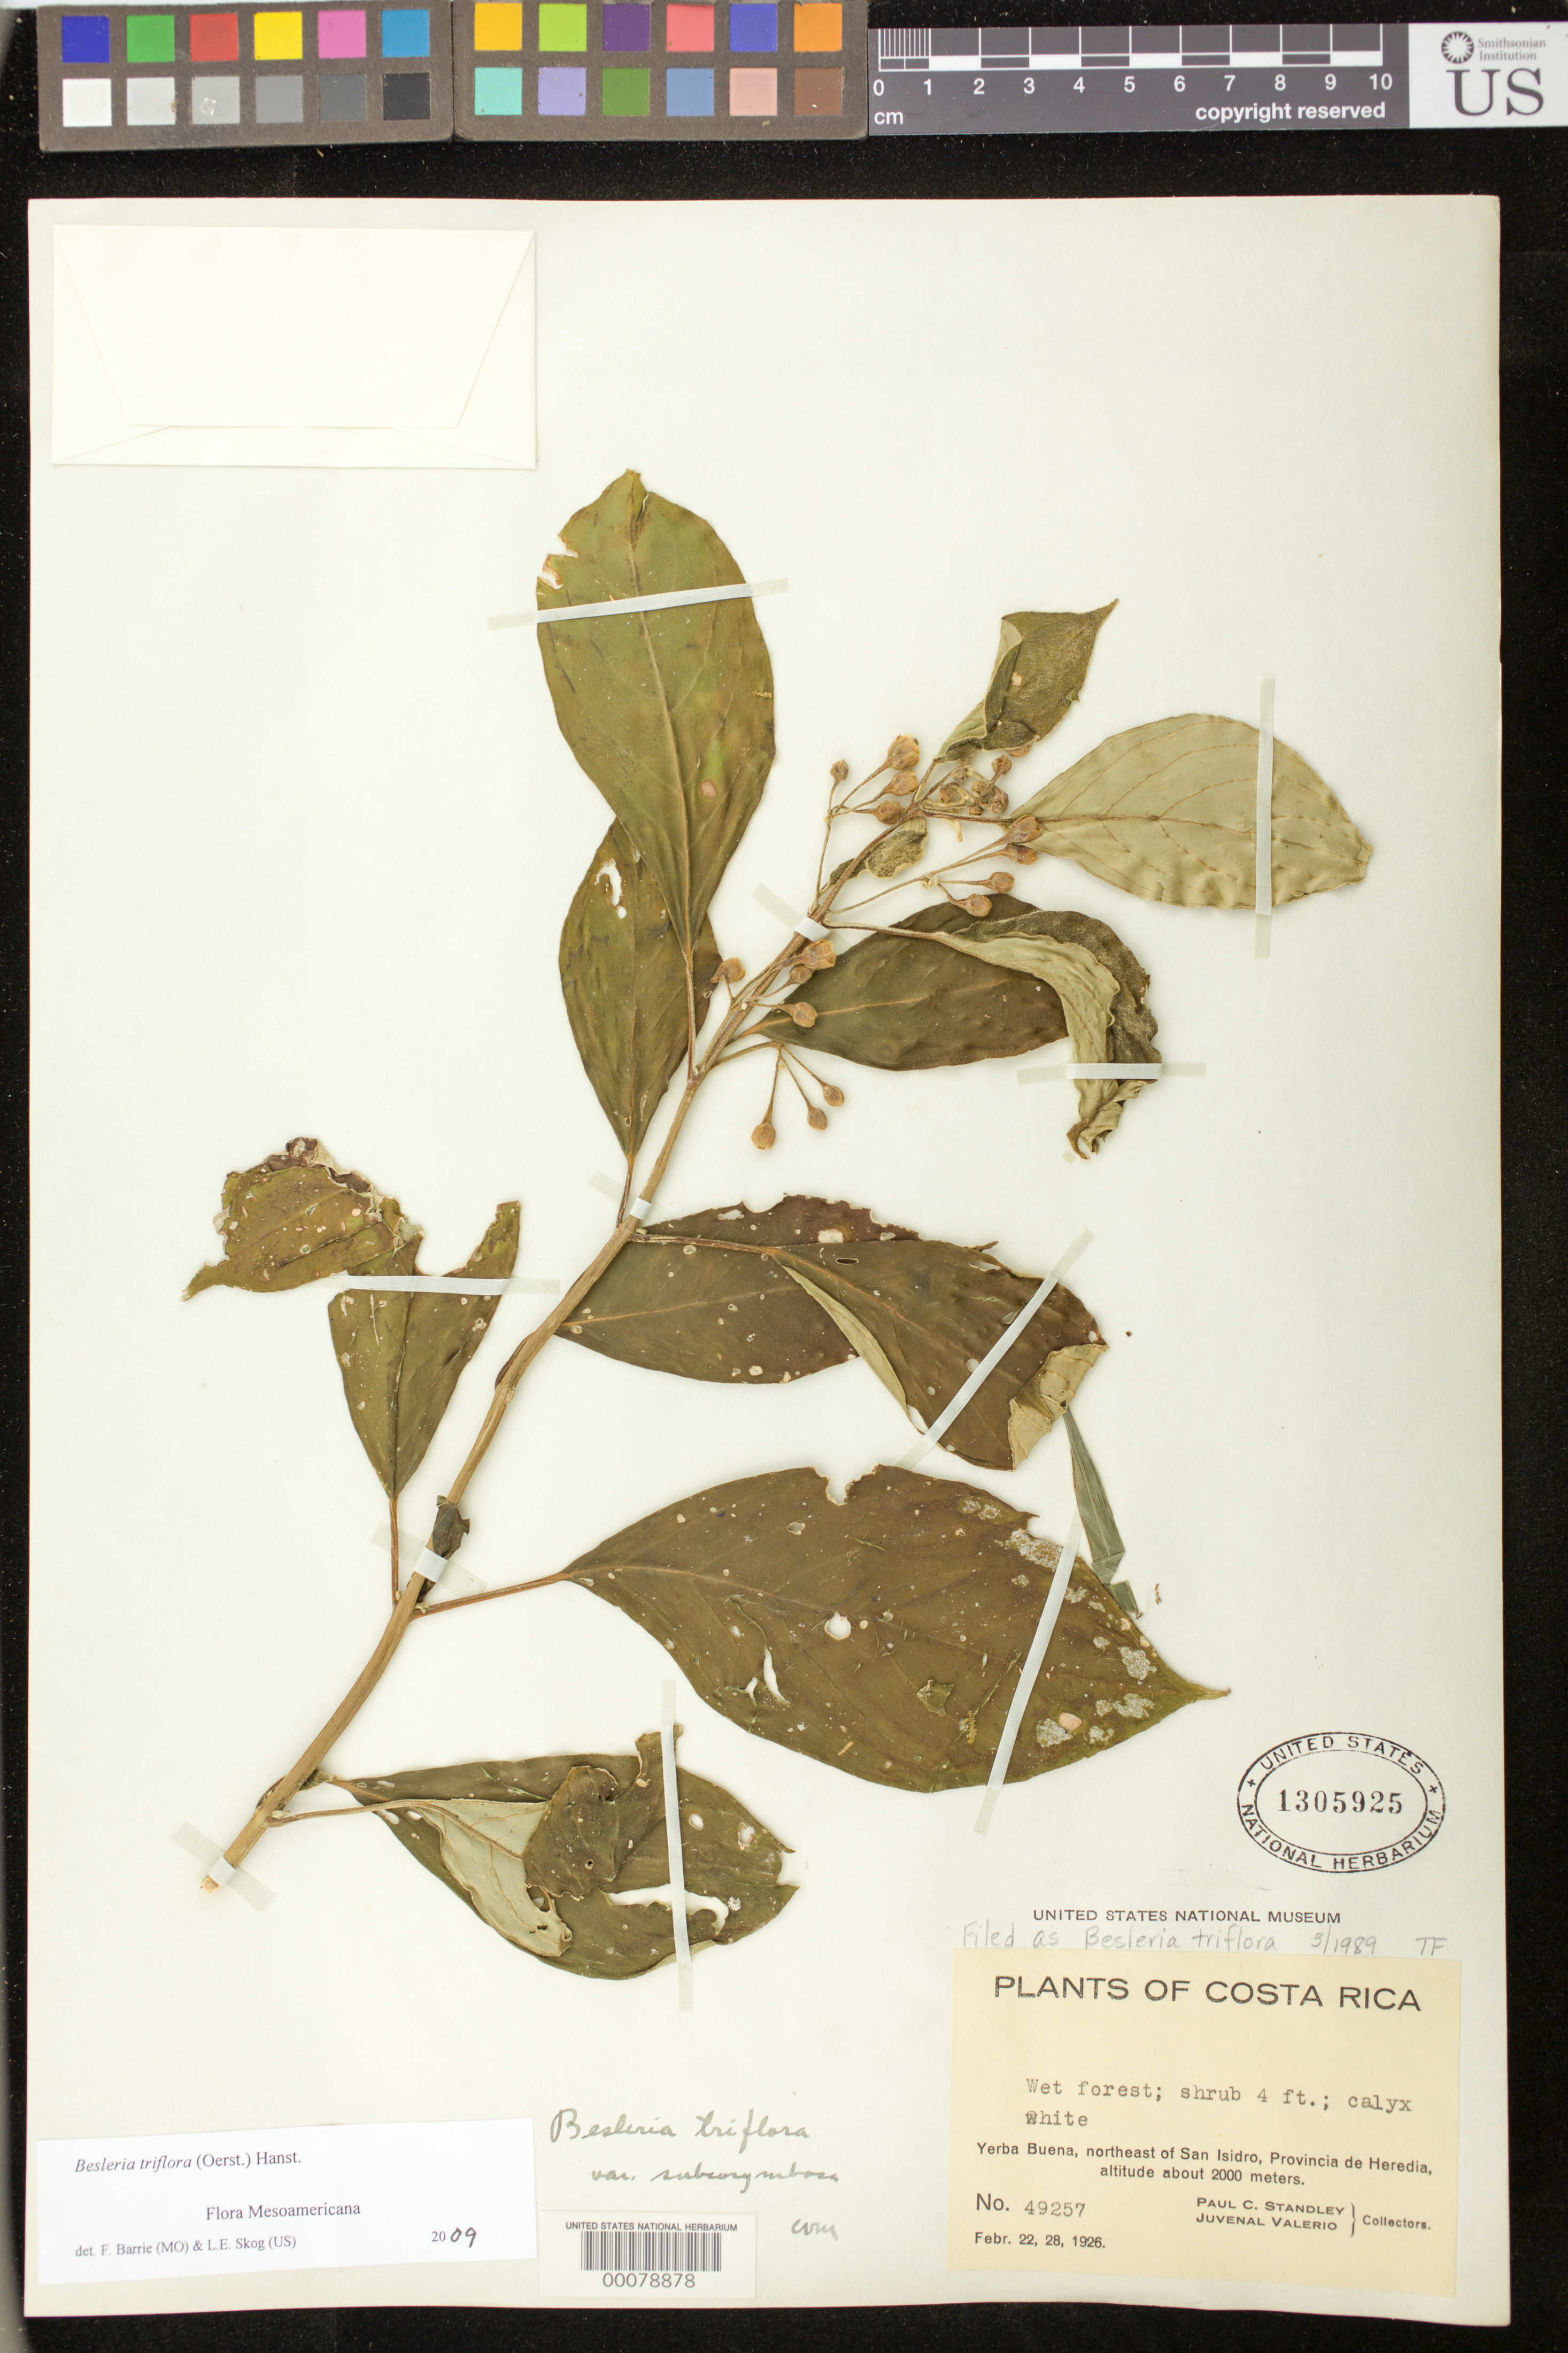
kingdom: Plantae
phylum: Tracheophyta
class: Magnoliopsida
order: Lamiales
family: Gesneriaceae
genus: Besleria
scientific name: Besleria triflora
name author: (Oerst.) Hanst.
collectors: P. C. Standley & J. Valerio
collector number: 49257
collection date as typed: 22-28 Feb 1926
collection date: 1926-02-22/1926-02-28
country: Costa Rica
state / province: Heredia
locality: Yerba Buena, NE of San Isidro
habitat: Wet forest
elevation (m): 2000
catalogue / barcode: US 1305925